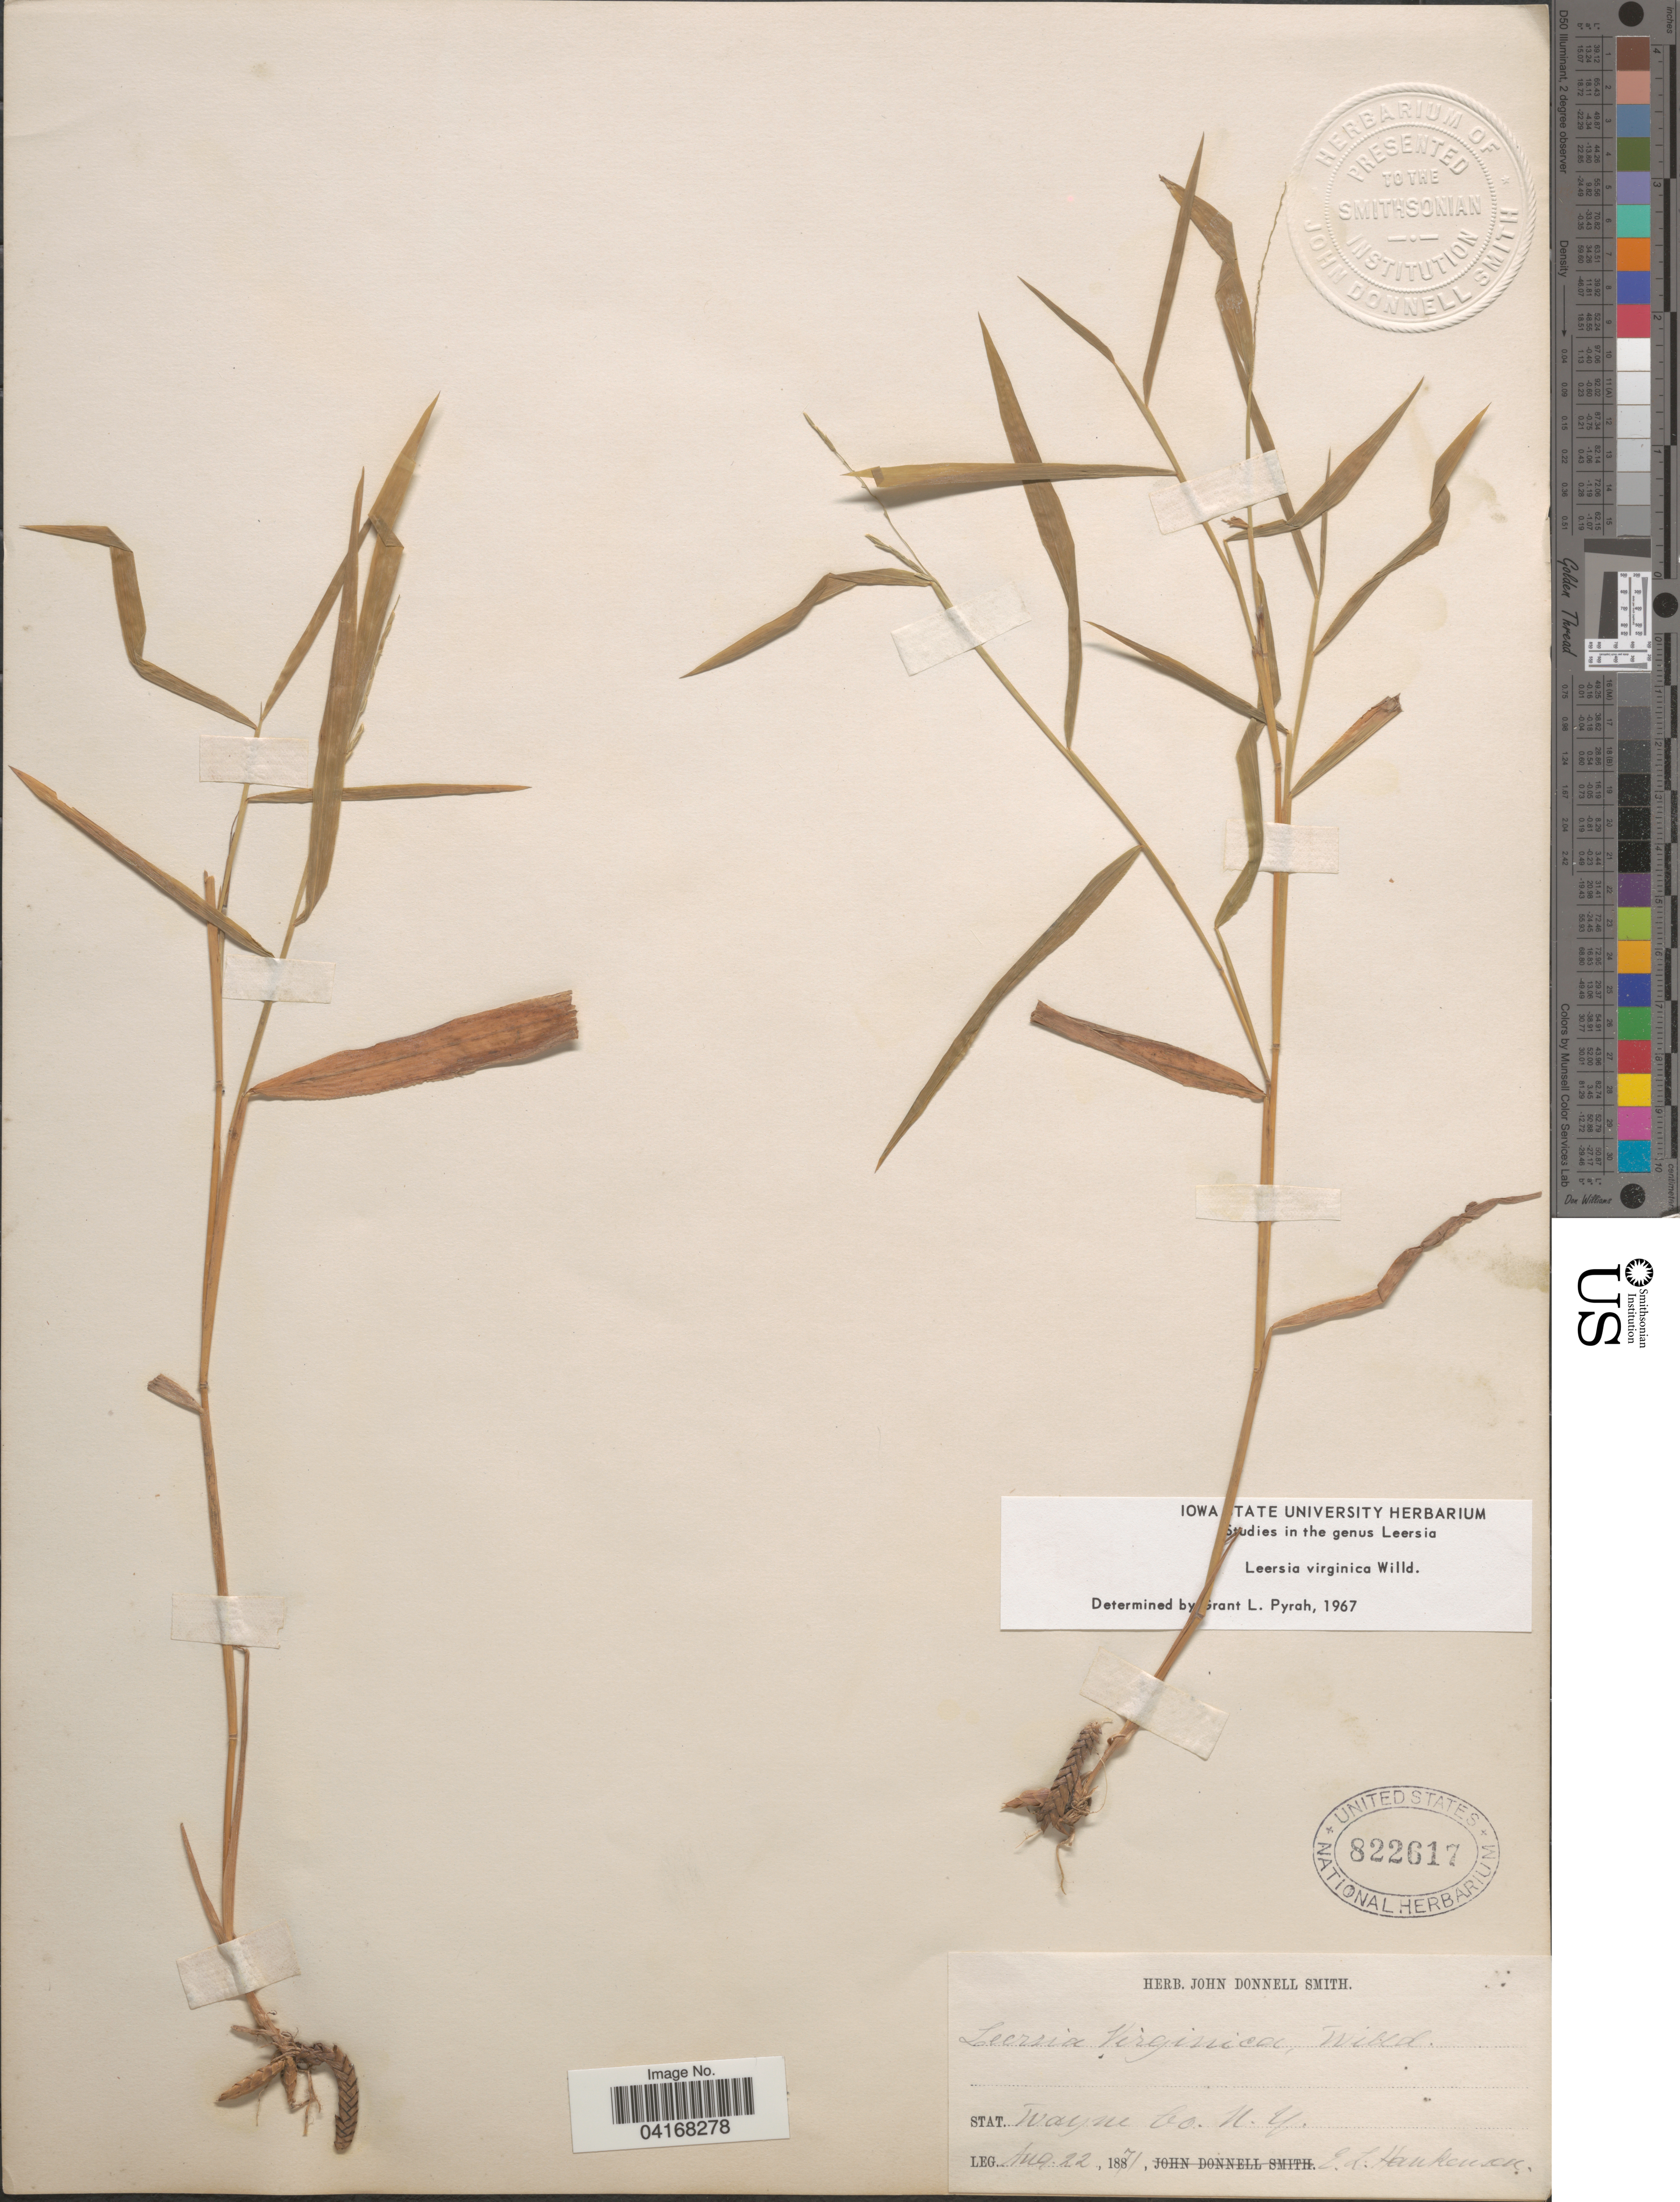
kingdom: Plantae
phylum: Tracheophyta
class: Liliopsida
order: Poales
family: Poaceae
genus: Leersia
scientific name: Leersia virginica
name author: Willd.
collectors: E. Haukensen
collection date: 1871-08-22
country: United States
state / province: New York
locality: Stat. Wayne Co.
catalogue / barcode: US 822617